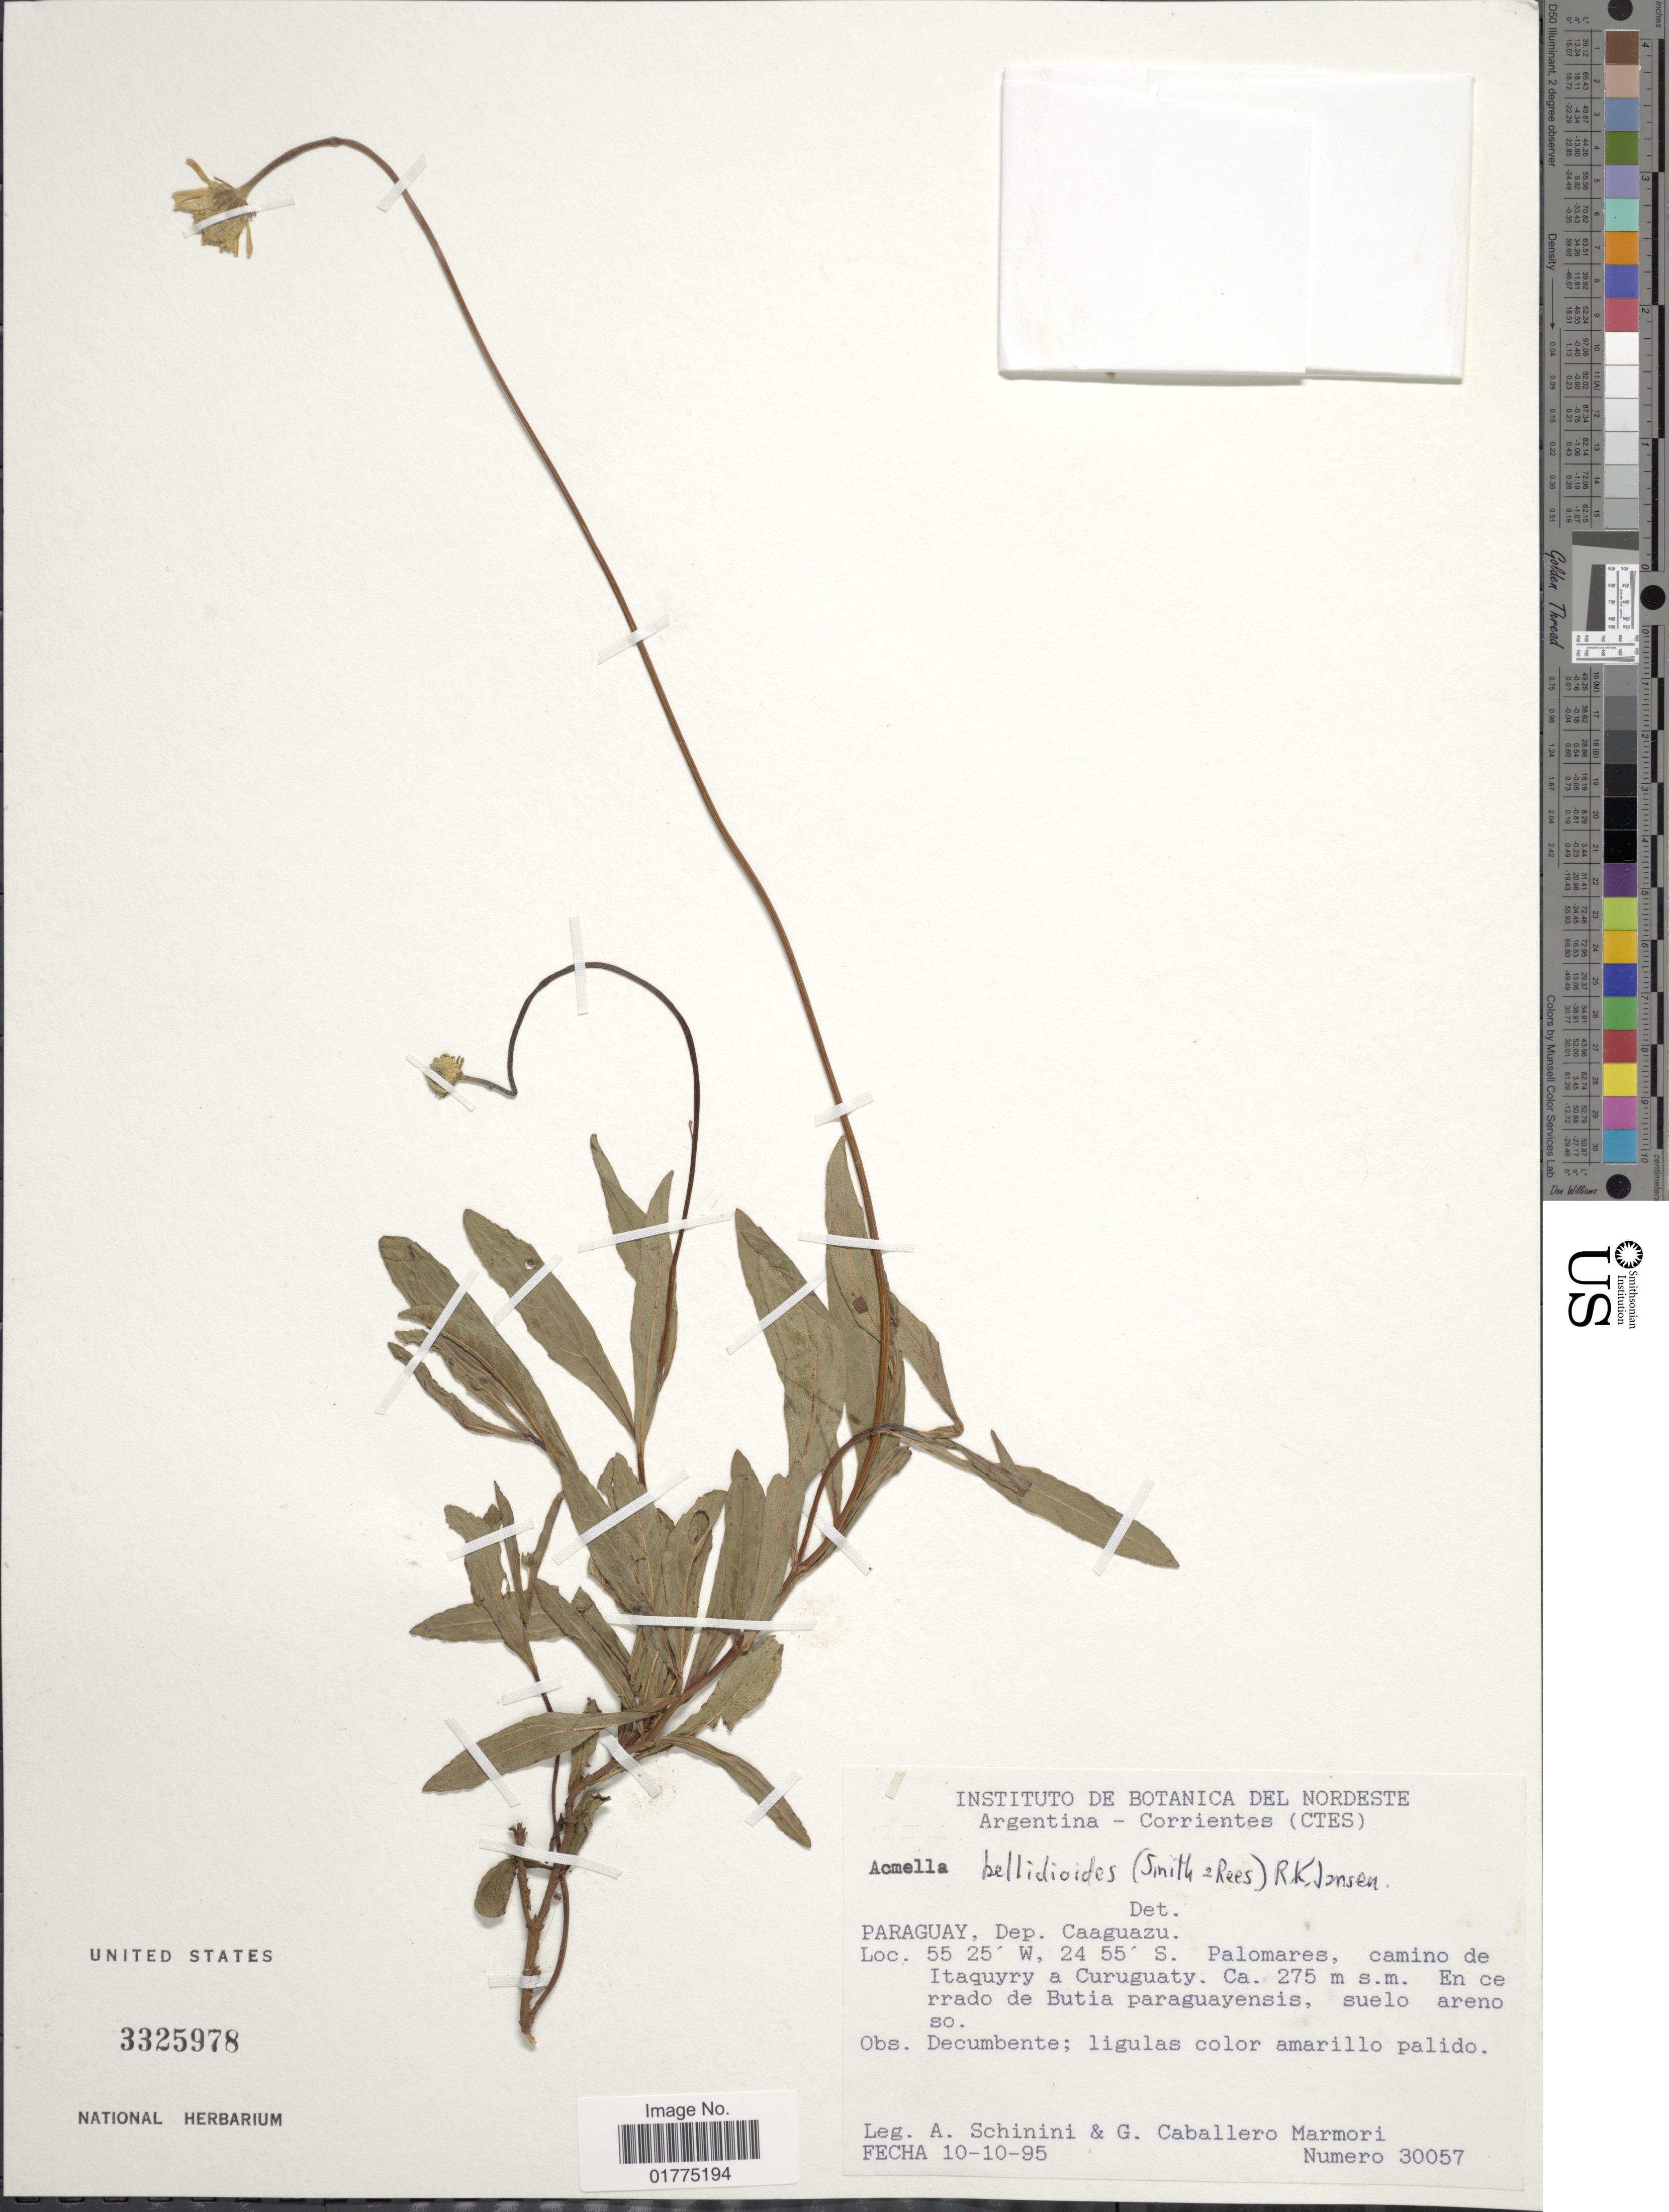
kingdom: Plantae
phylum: Tracheophyta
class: Magnoliopsida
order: Asterales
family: Asteraceae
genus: Acmella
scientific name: Acmella bellidioides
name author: (Rees in Sm.) R.K. Jansen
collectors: A. Schinini & G. Caballero Marmori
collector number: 30057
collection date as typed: Transcribed d/m/y: 10/10/95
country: Paraguay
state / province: Caaguazu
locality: Paraguay, Dep. Caaguazu. Palomares, camino de Itaquyry a Curuguaty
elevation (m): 275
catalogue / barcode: US 3325978